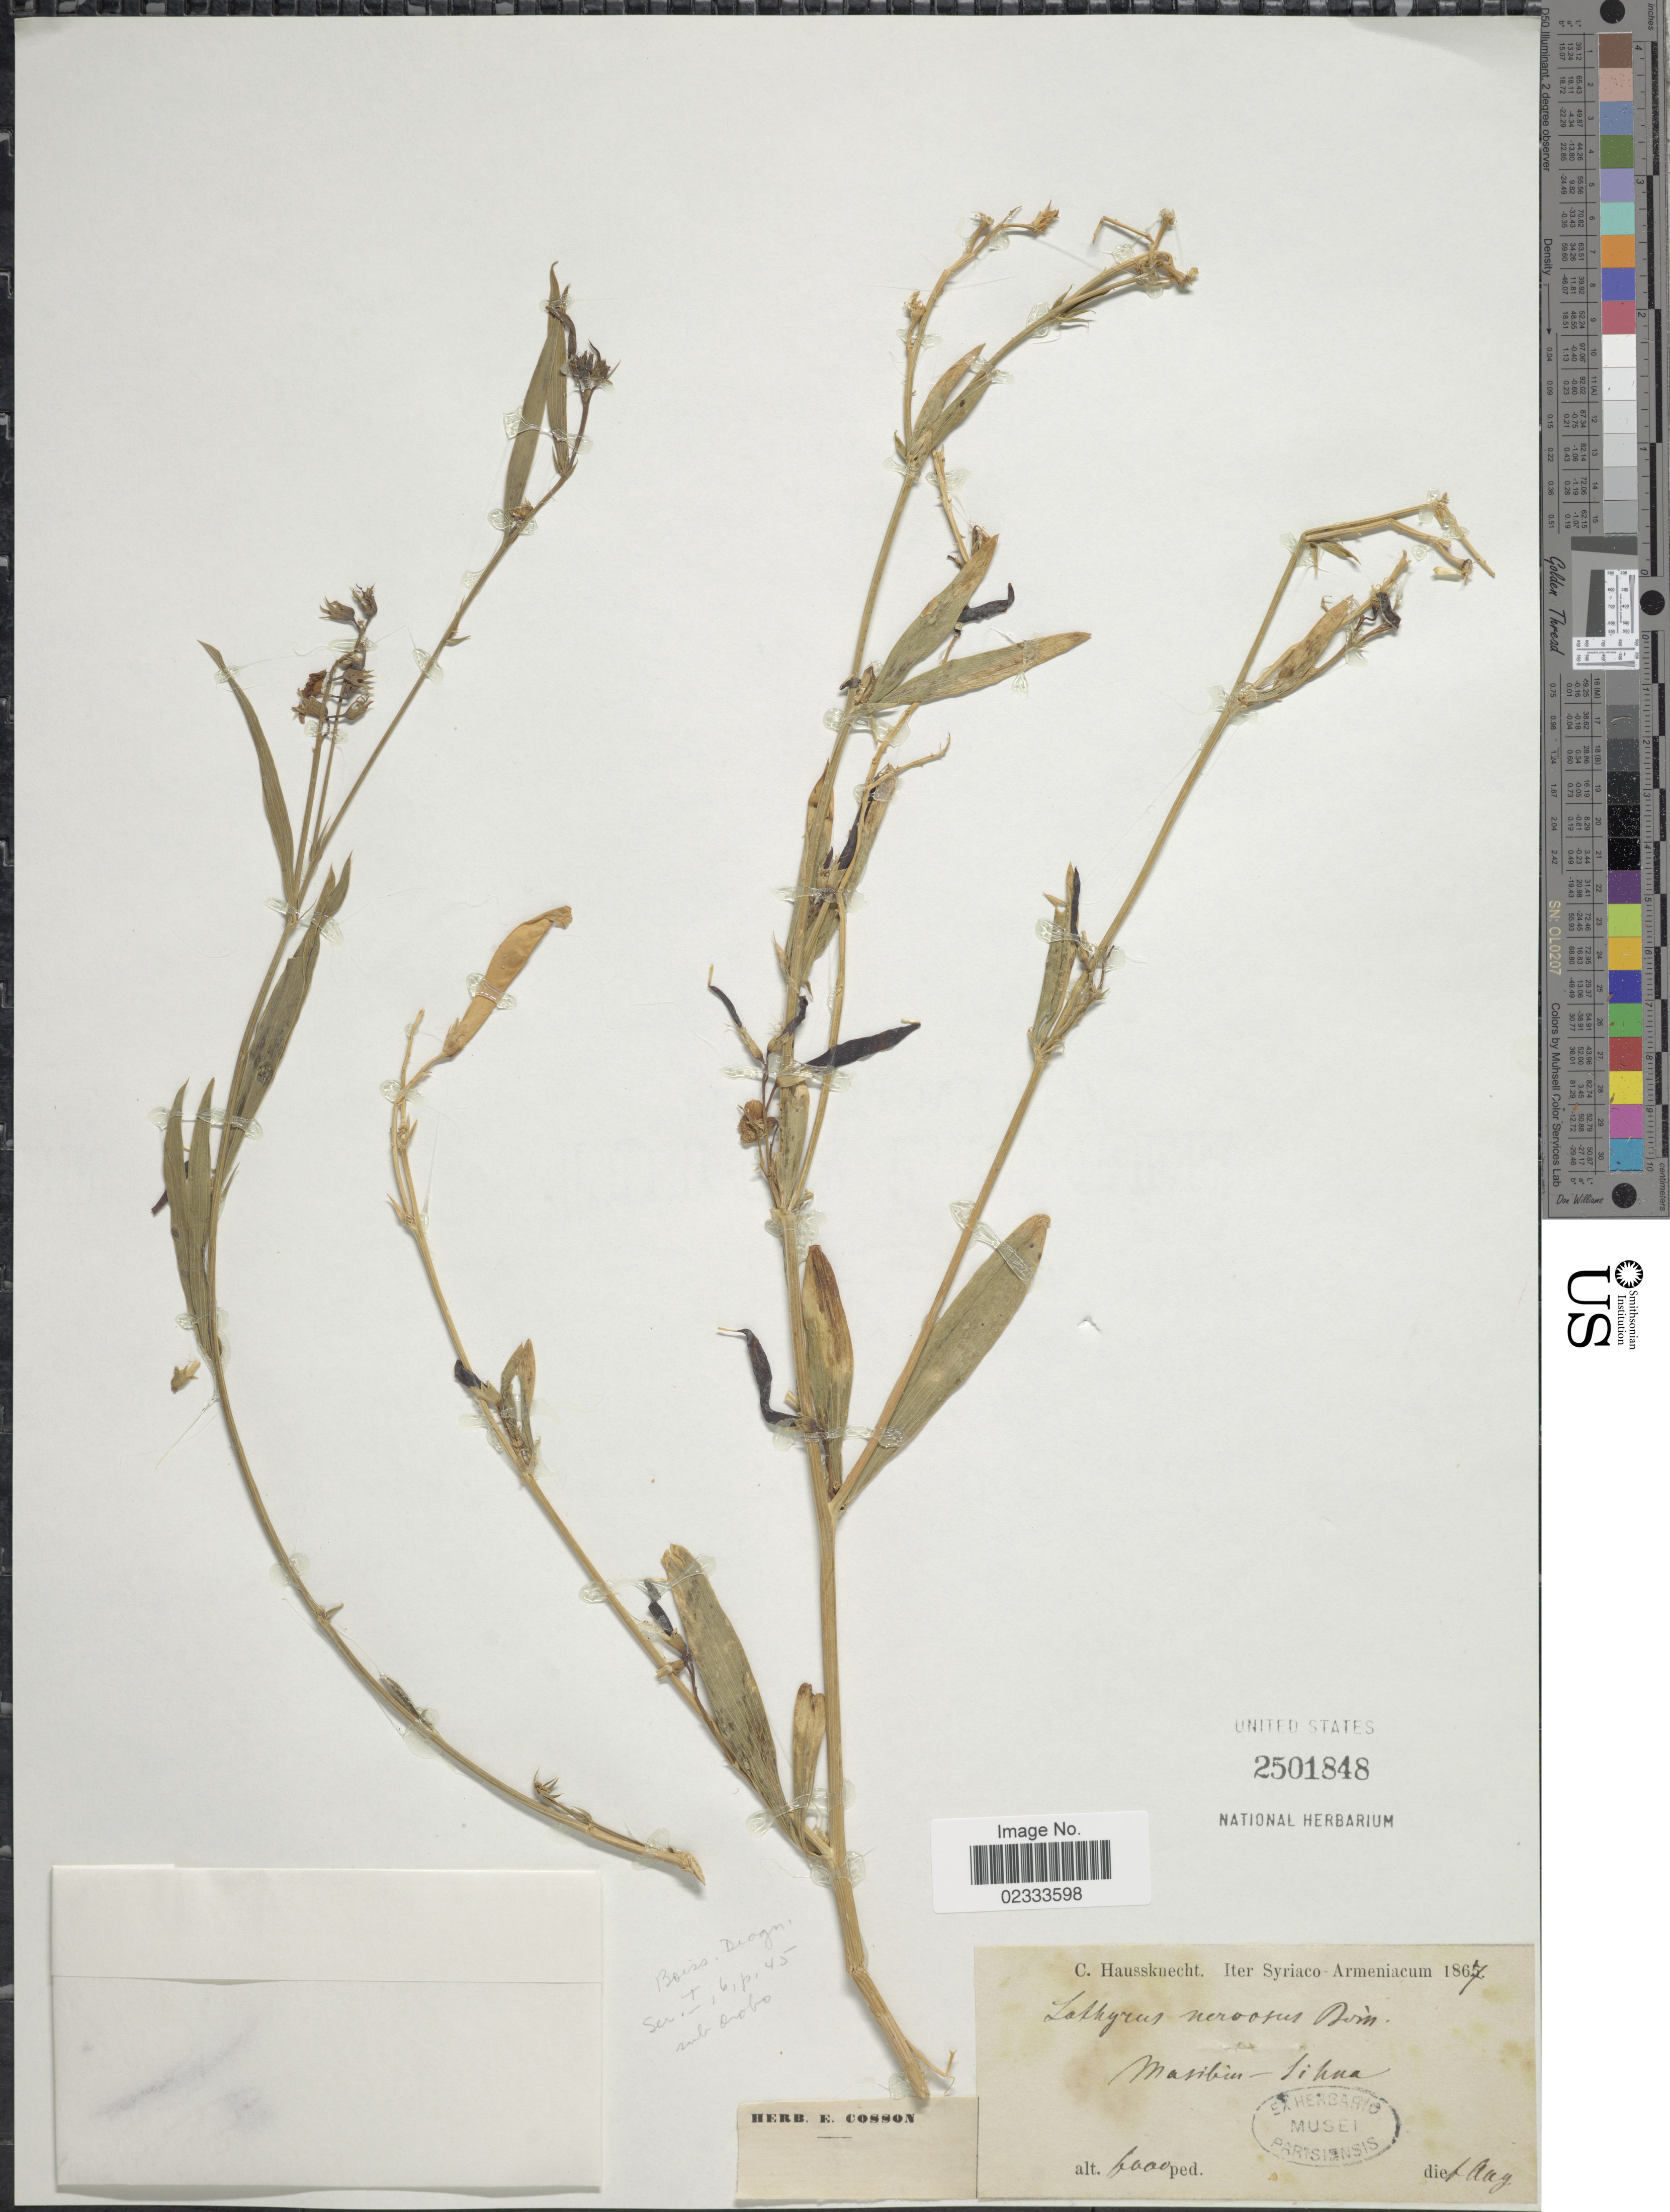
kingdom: Plantae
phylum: Tracheophyta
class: Magnoliopsida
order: Fabales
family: Fabaceae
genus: Lathyrus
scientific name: Lathyrus nervosus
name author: Lam.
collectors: C. Haussknecht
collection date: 1867-08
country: Syria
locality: Masibin - Sihua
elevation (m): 1829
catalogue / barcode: US 2501848